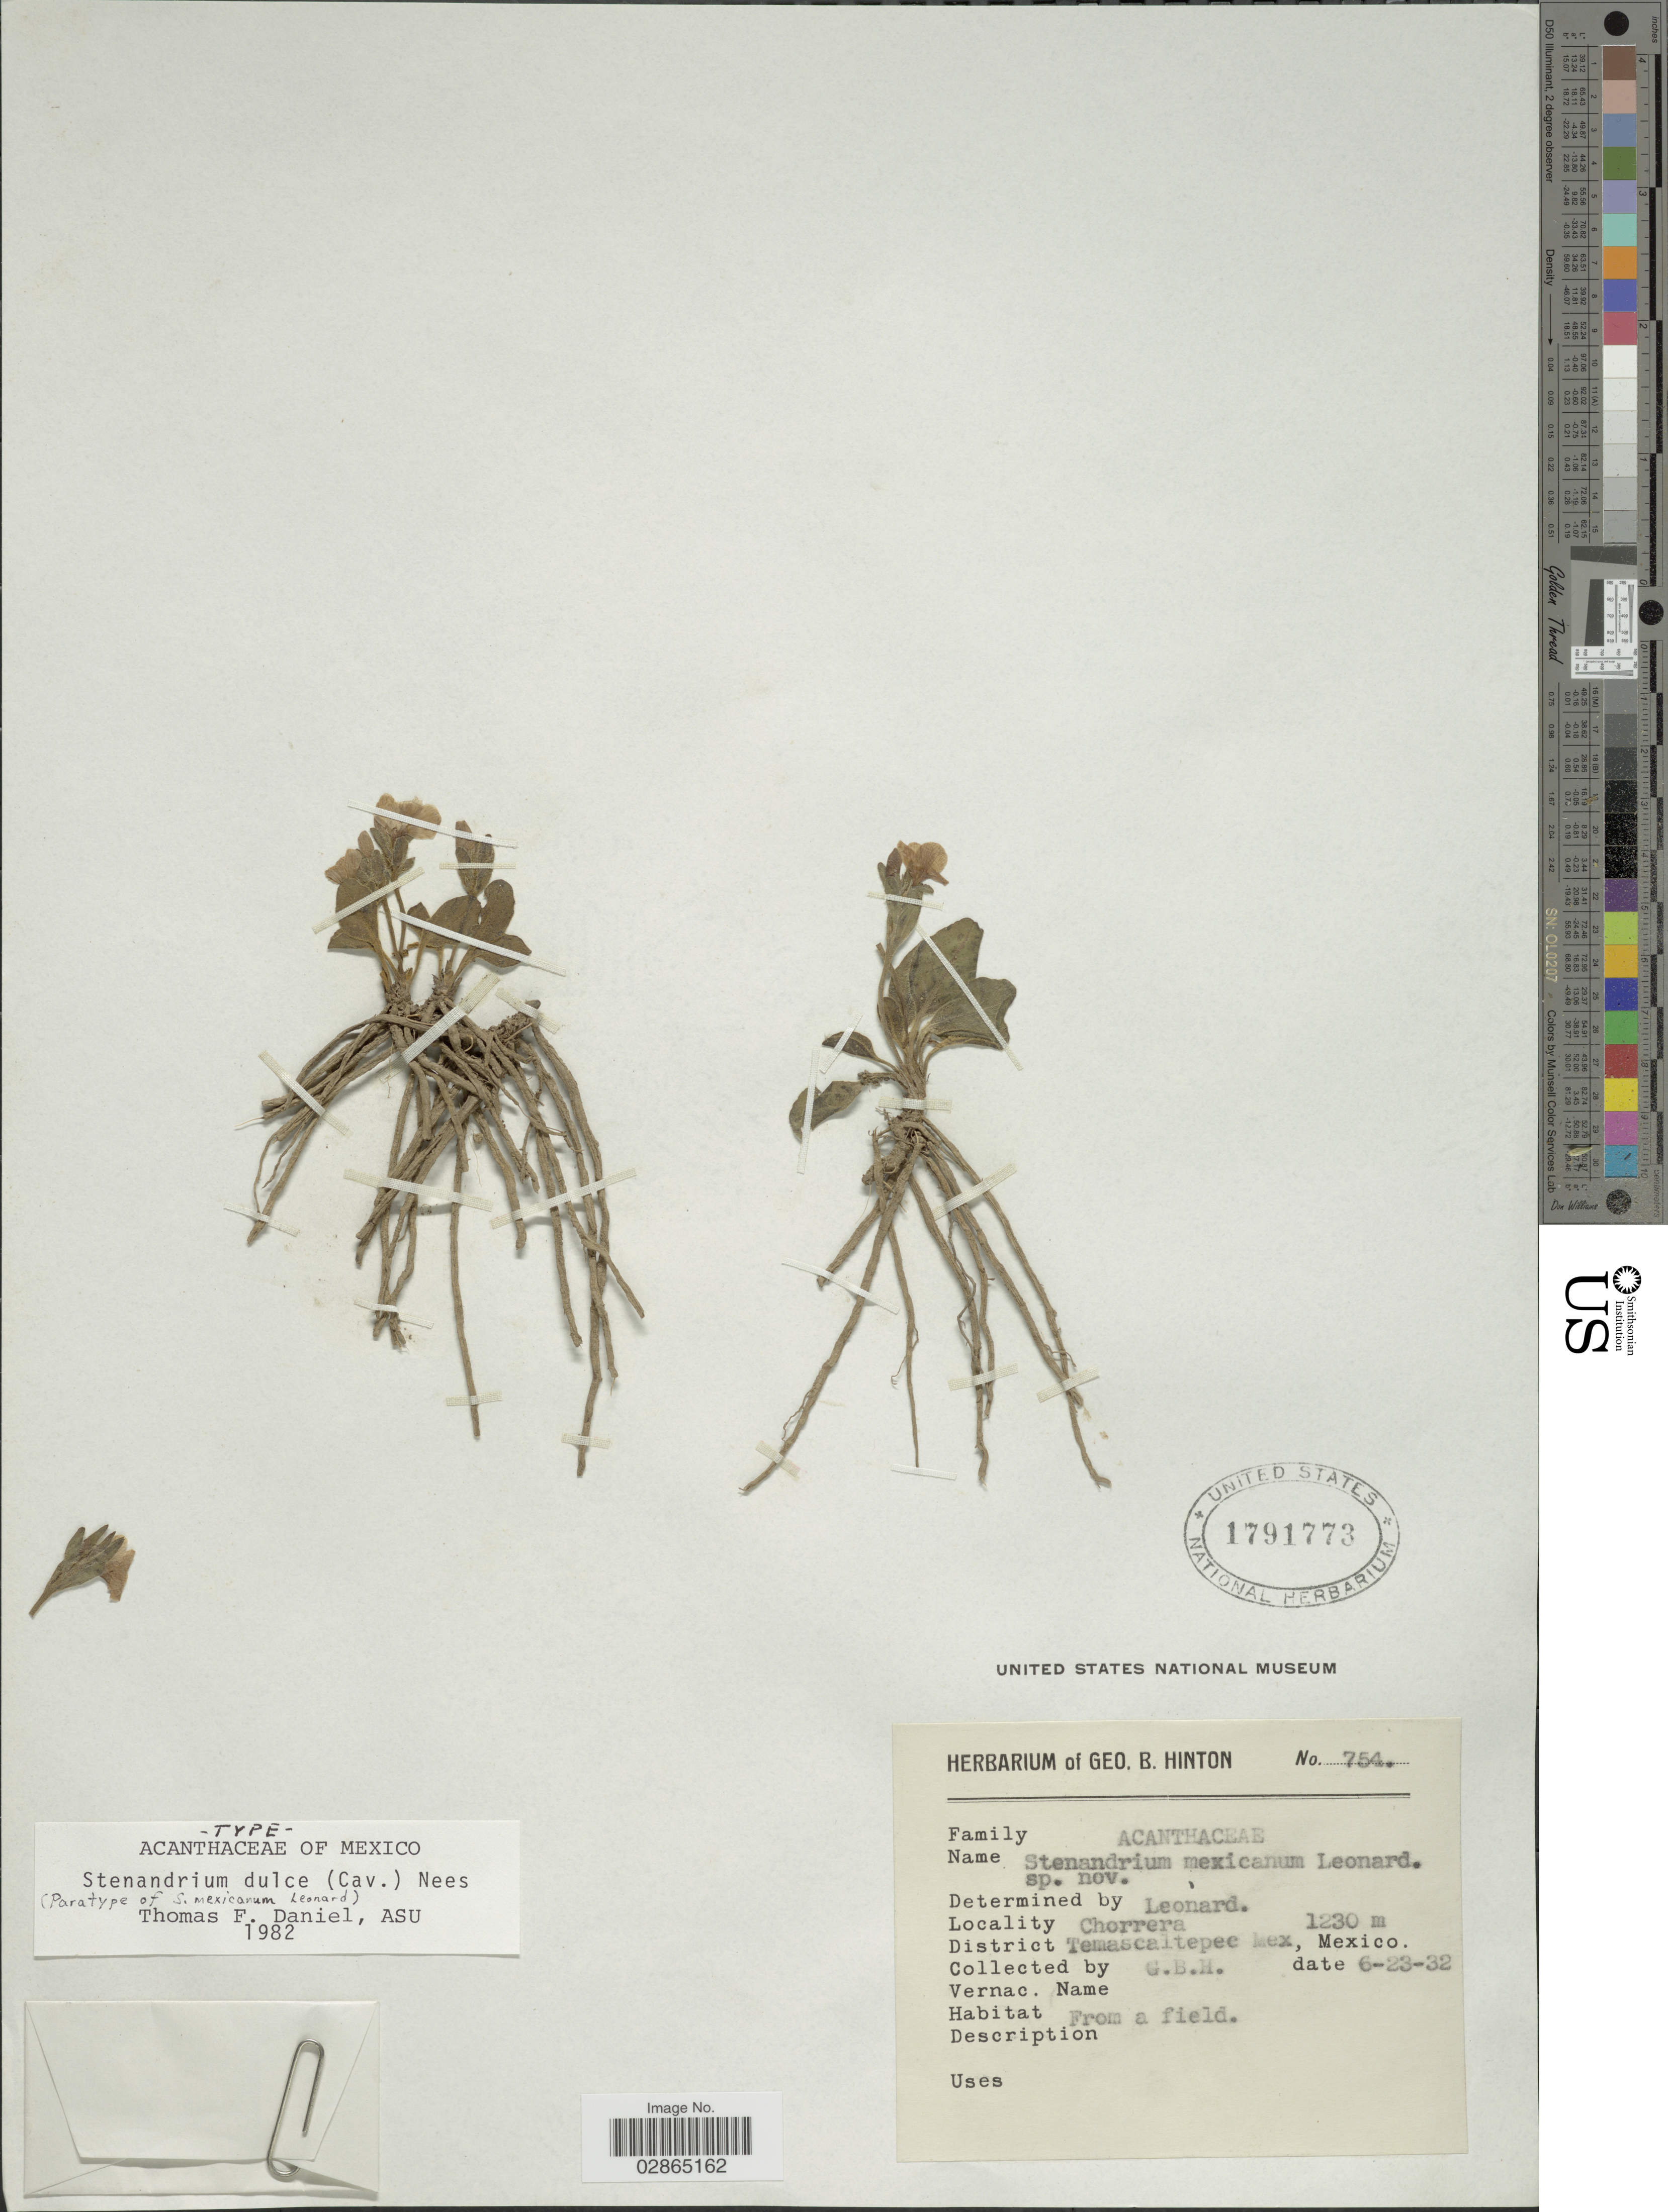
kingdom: Plantae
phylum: Tracheophyta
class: Magnoliopsida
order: Lamiales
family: Acanthaceae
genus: Stenandrium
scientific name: Stenandrium mexicanum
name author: Leonard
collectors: G. B. Hinton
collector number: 754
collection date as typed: Transcribed d/m/y: 23/6/32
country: Mexico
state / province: México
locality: Chorrera, District Temascaltepec.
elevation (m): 1230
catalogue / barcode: US 1791773